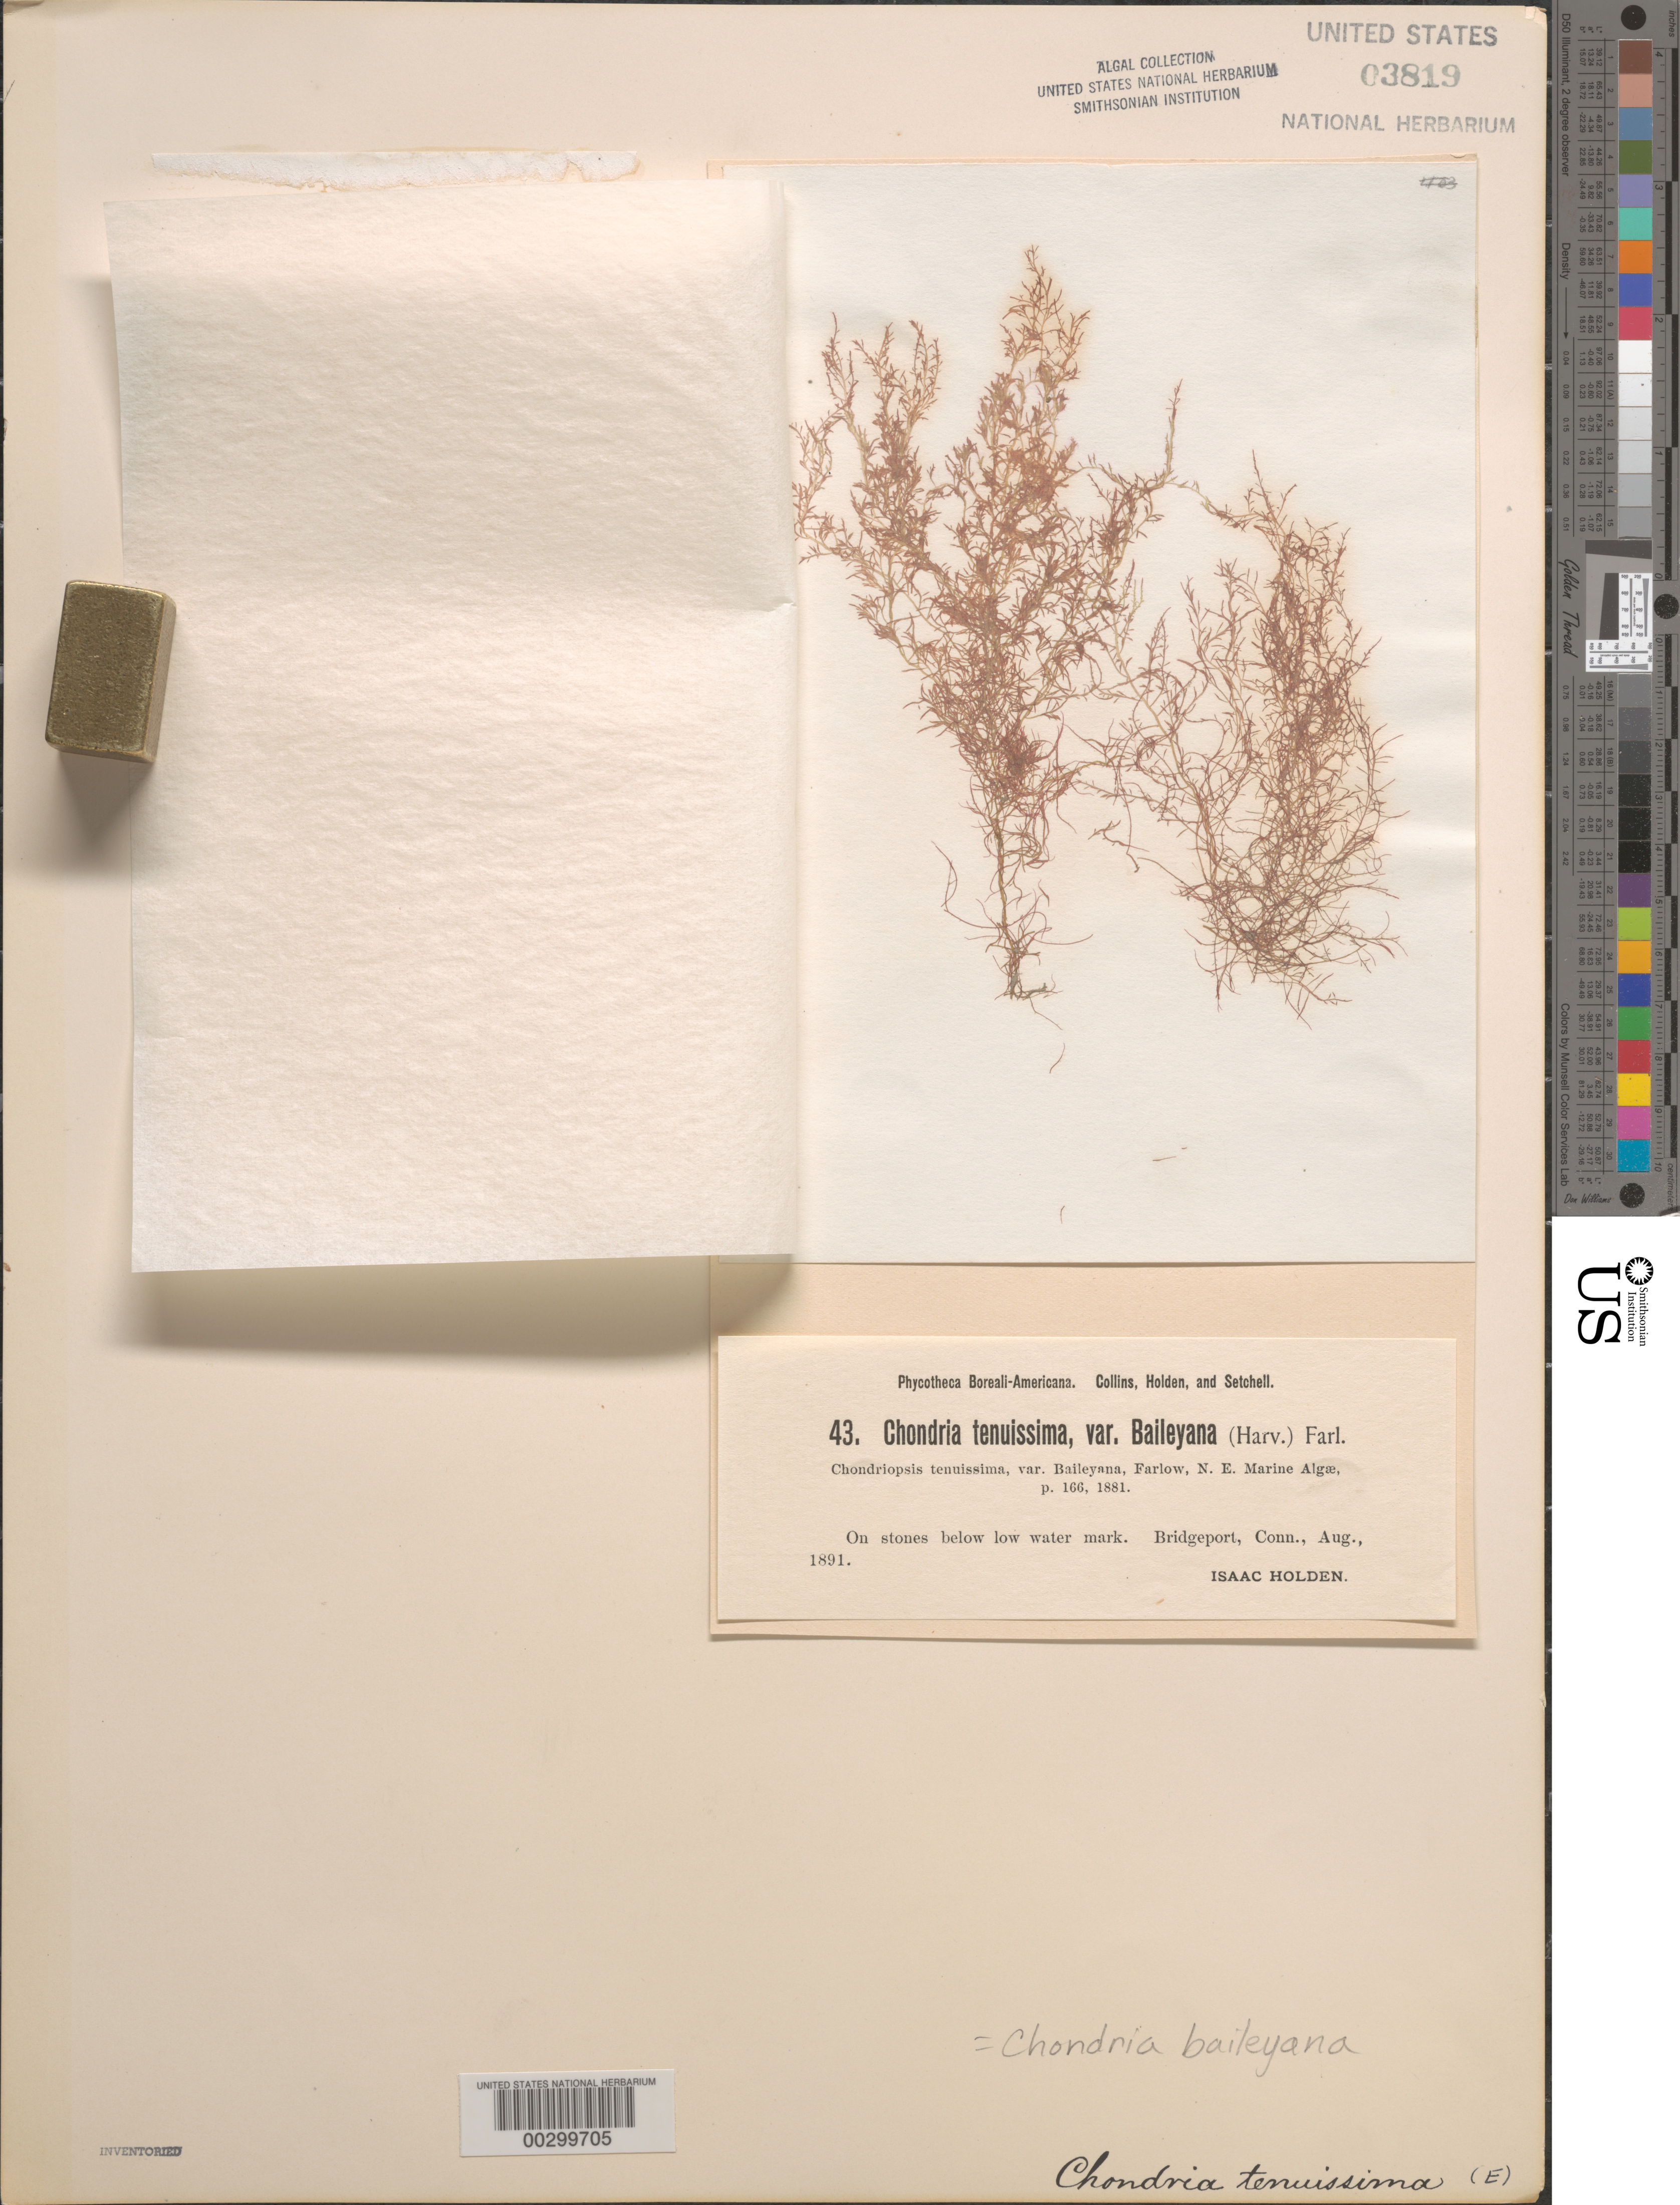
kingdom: Plantae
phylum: Rhodophyta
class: Florideophyceae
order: Ceramiales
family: Rhodomelaceae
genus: Chondria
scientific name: Chondria baileyana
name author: (Mont.) Harv.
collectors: I. Holden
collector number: PB-A 43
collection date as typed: Aug 1891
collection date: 1891-08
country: United States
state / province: Connecticut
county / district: Fairfield County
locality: Bridgeport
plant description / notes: Collins, Holden & Setchell, Phycotheca Boreali-Americana, as Chondria tenuissima v. baileyana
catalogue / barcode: US 3819